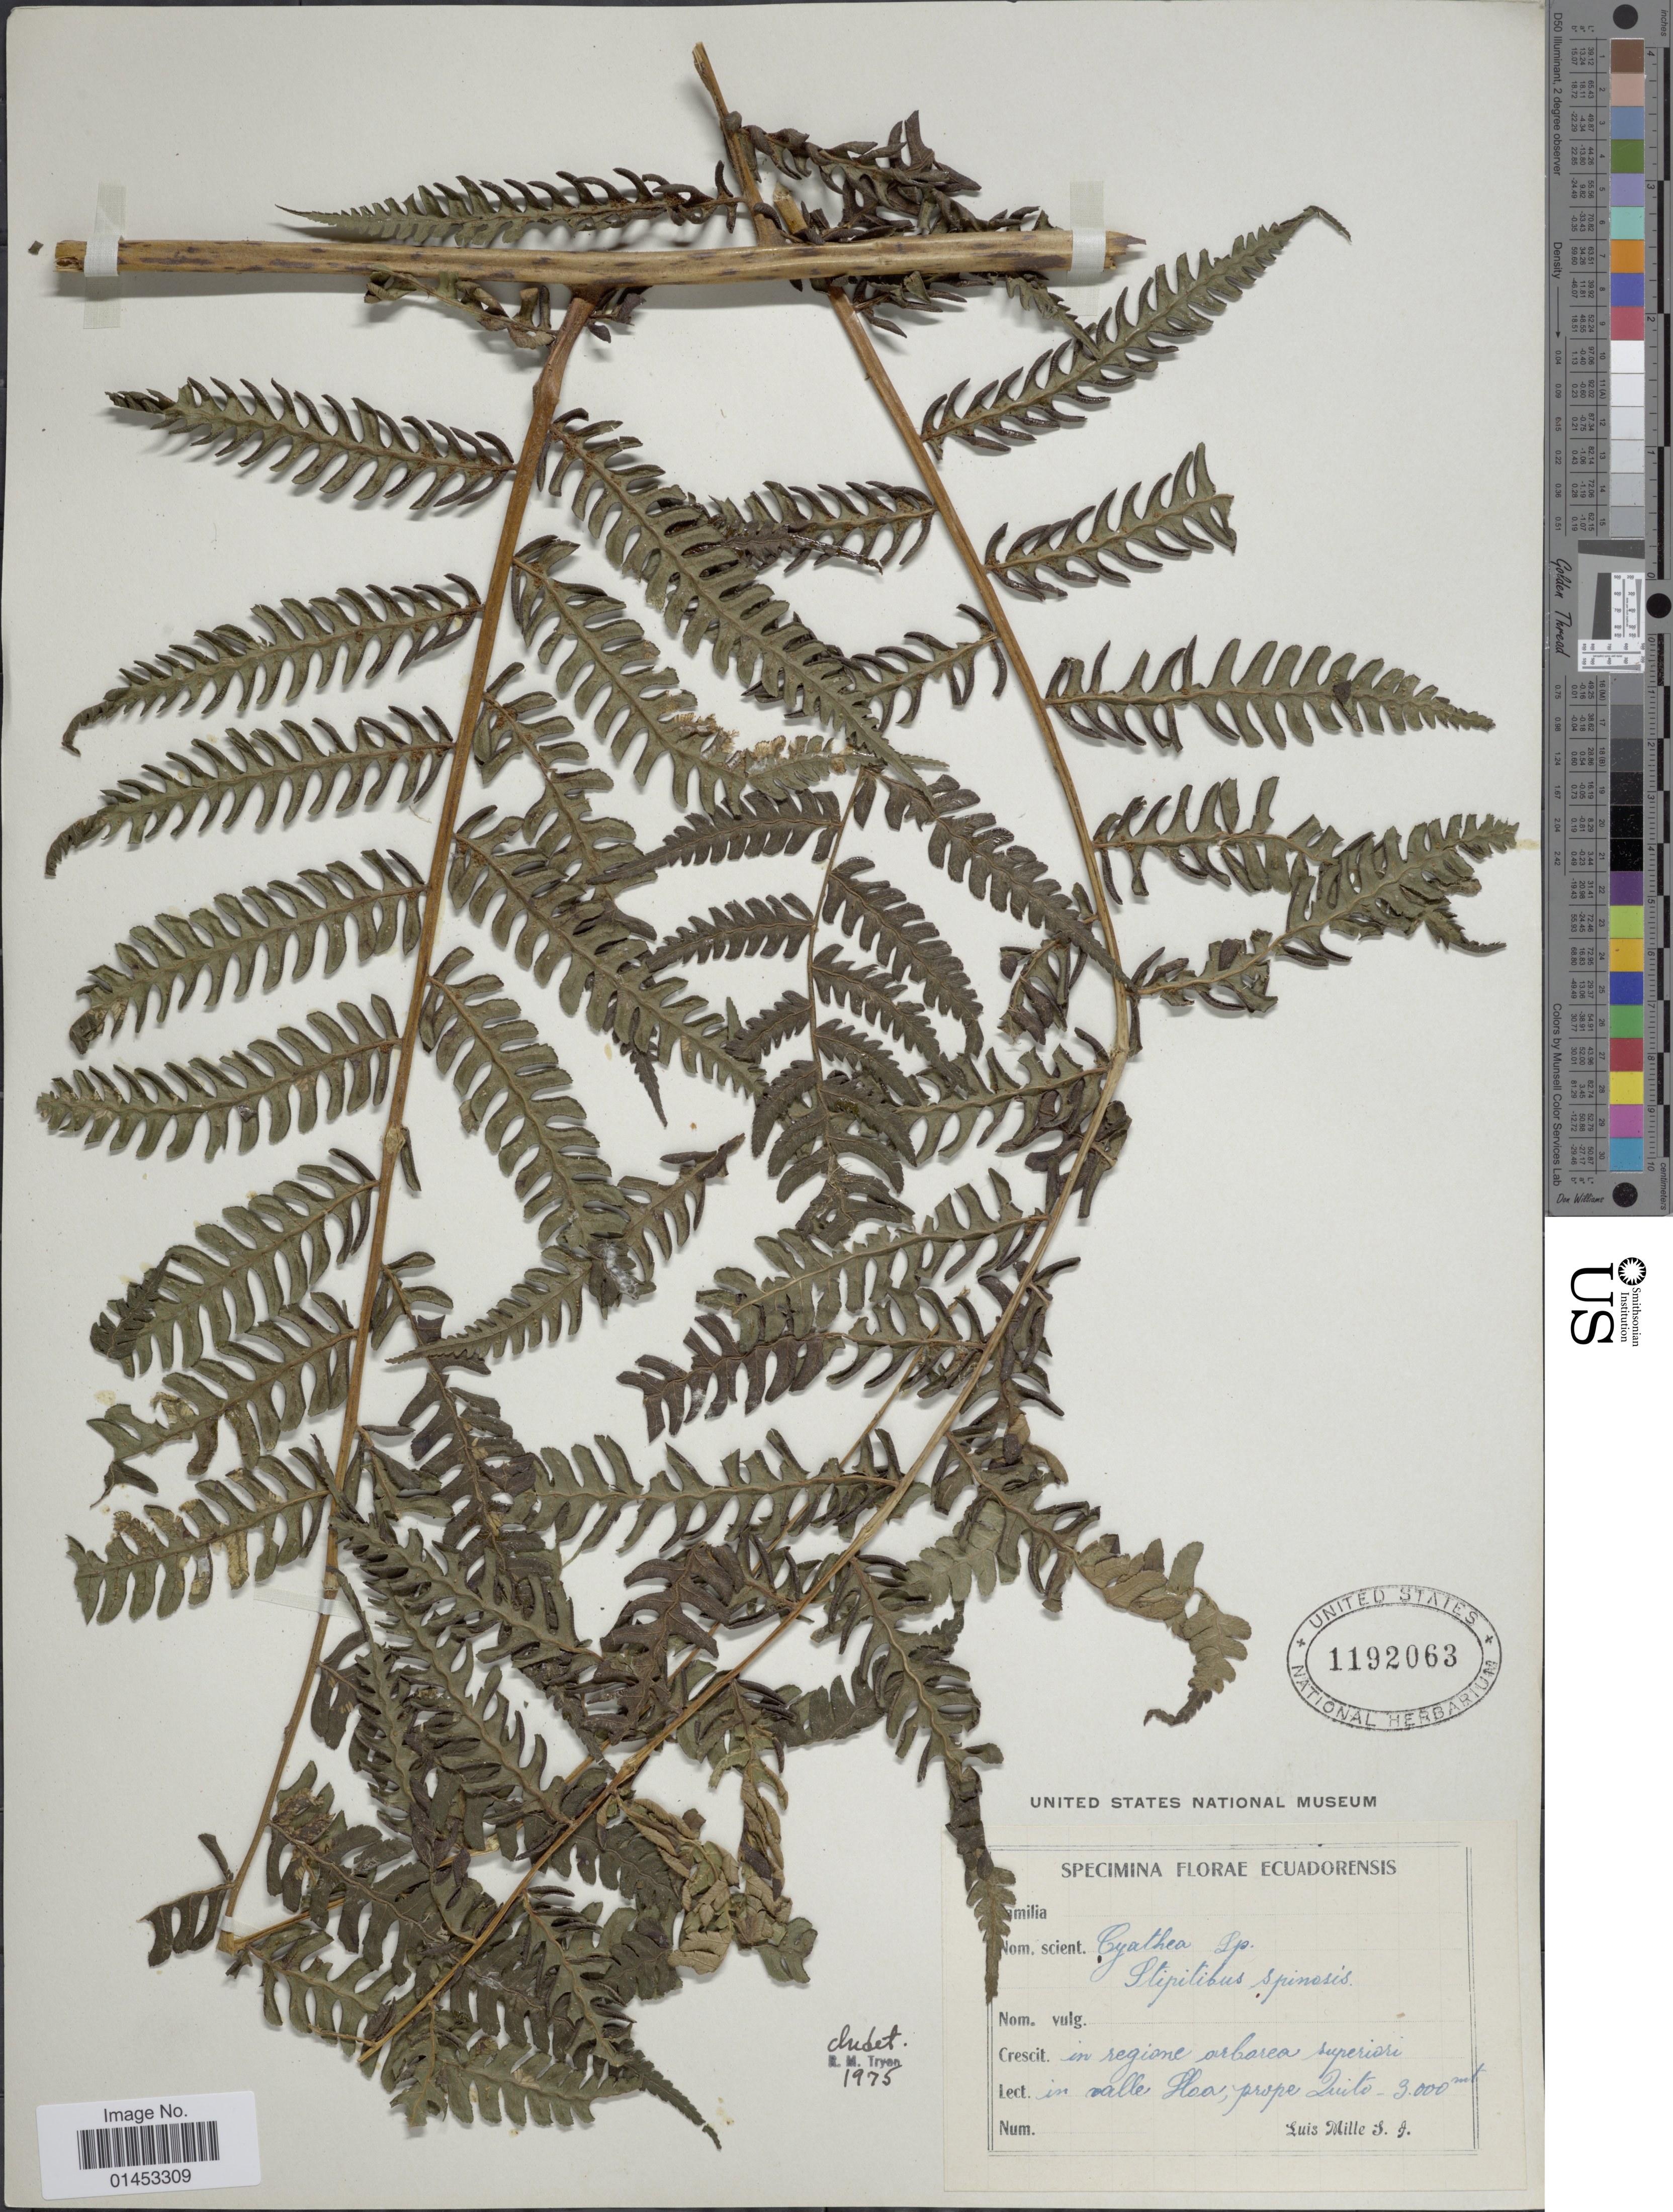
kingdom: Plantae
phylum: Tracheophyta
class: Polypodiopsida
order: Cyatheales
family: Cyatheaceae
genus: Cyathea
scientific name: Cyathea sp.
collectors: L. Mille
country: Ecuador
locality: Ecuadorensis, in regione arborea superiori, in valle Hoa, prope Quito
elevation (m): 3000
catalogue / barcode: US 1192063